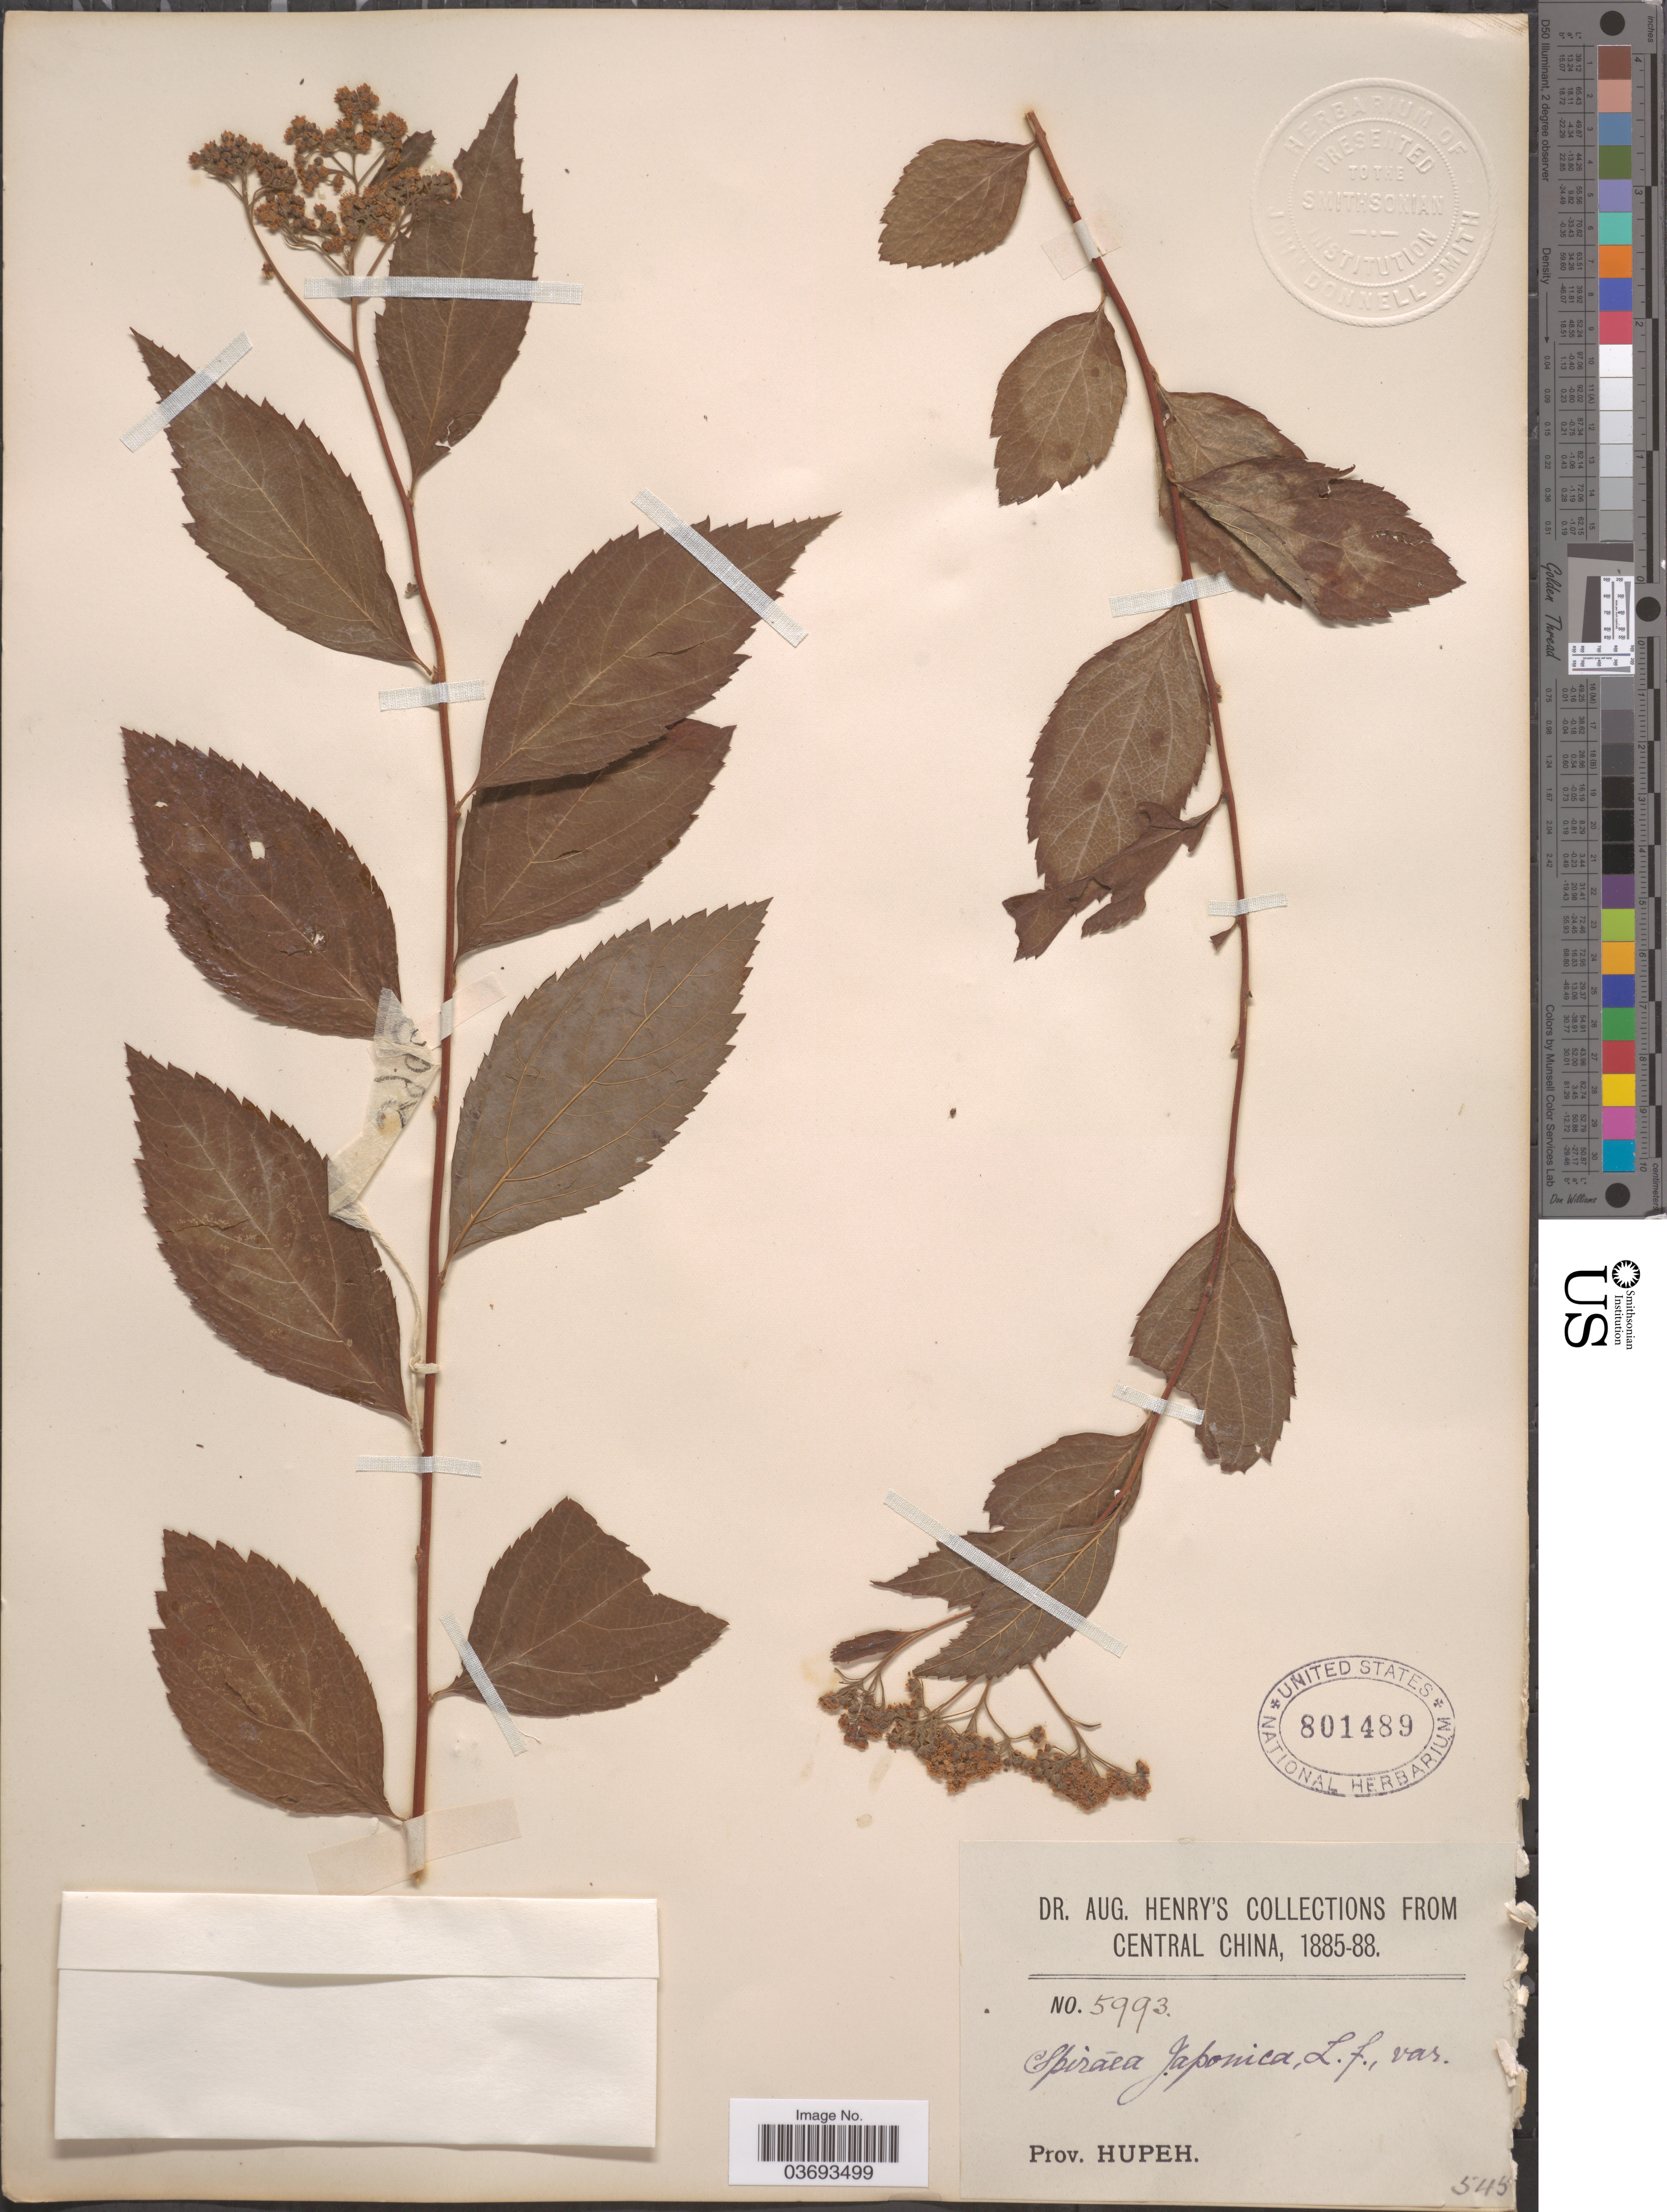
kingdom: Plantae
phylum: Tracheophyta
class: Magnoliopsida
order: Rosales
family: Rosaceae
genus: Spiraea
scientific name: Spiraea japonica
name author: L. f.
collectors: A. Henry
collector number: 5993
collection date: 1885/1888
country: China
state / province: Hubei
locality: Central China. Prov. Hupeh.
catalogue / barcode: US 801489